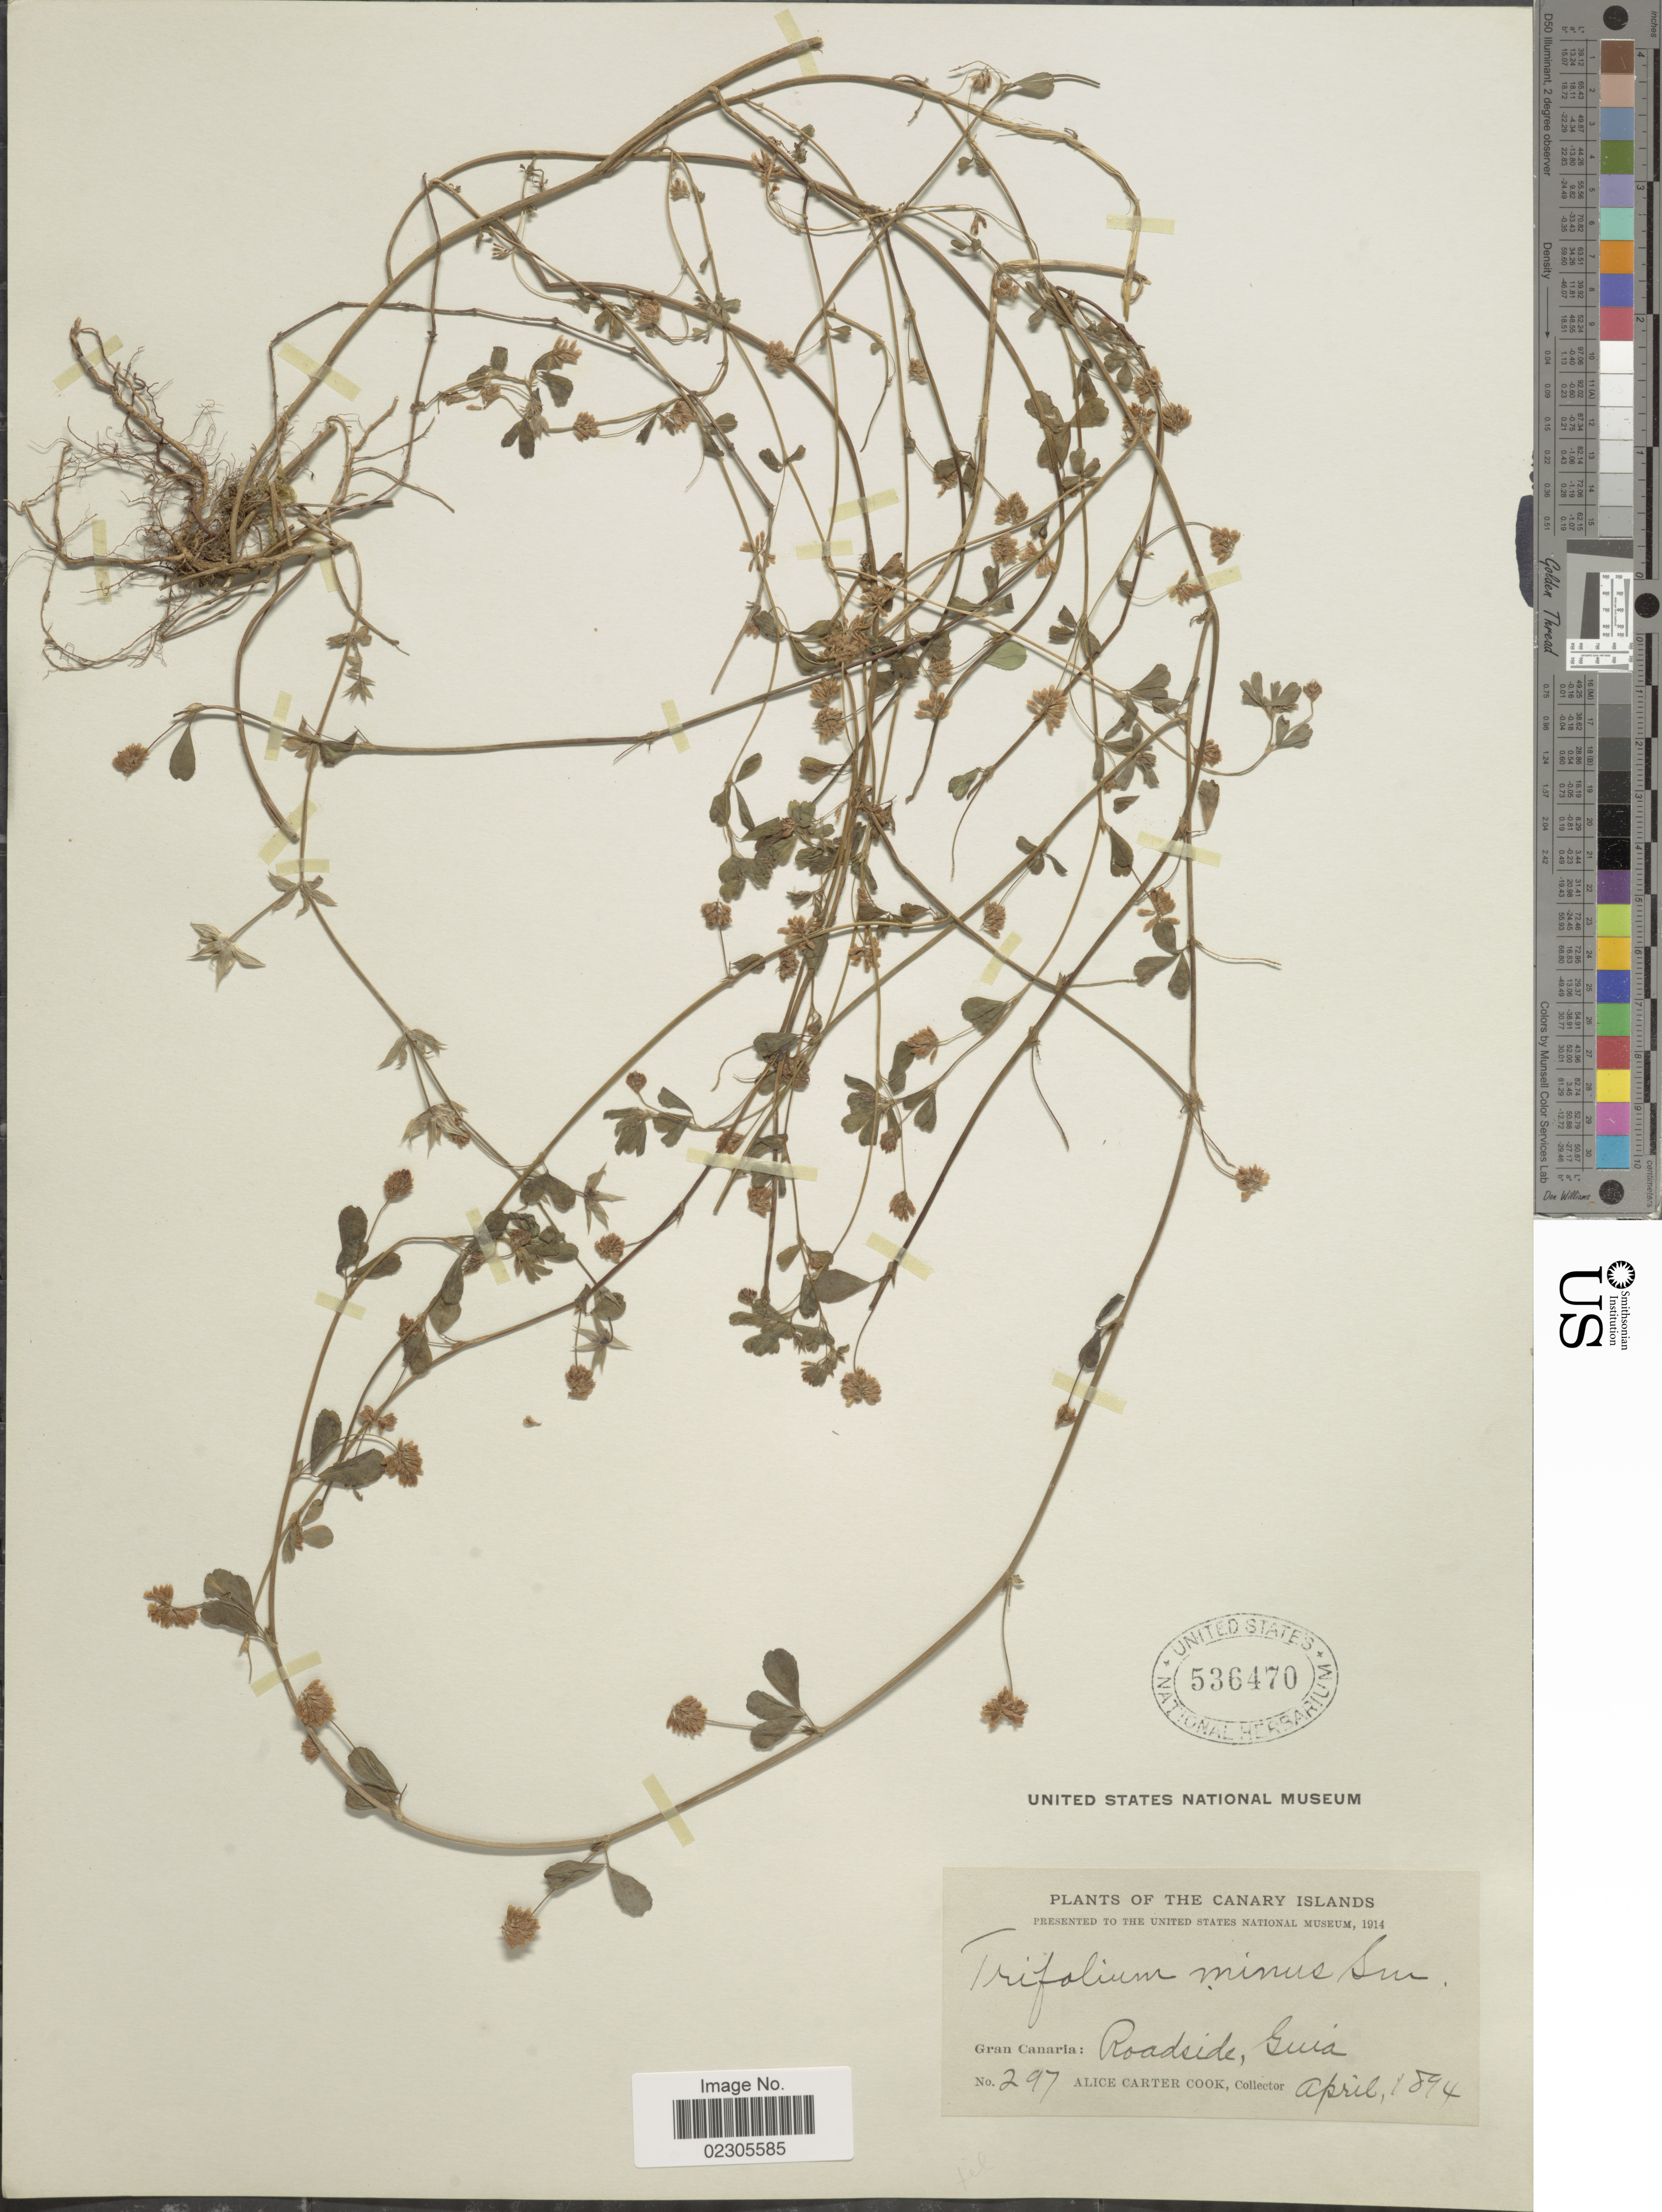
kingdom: Plantae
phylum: Tracheophyta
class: Magnoliopsida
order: Fabales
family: Fabaceae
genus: Trifolium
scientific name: Trifolium minus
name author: Sm.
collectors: Alice C. Cook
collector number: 297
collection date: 1894-04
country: Spain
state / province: Canarias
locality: Canary Island, Gran Canaria: Guia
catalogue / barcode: US 536470